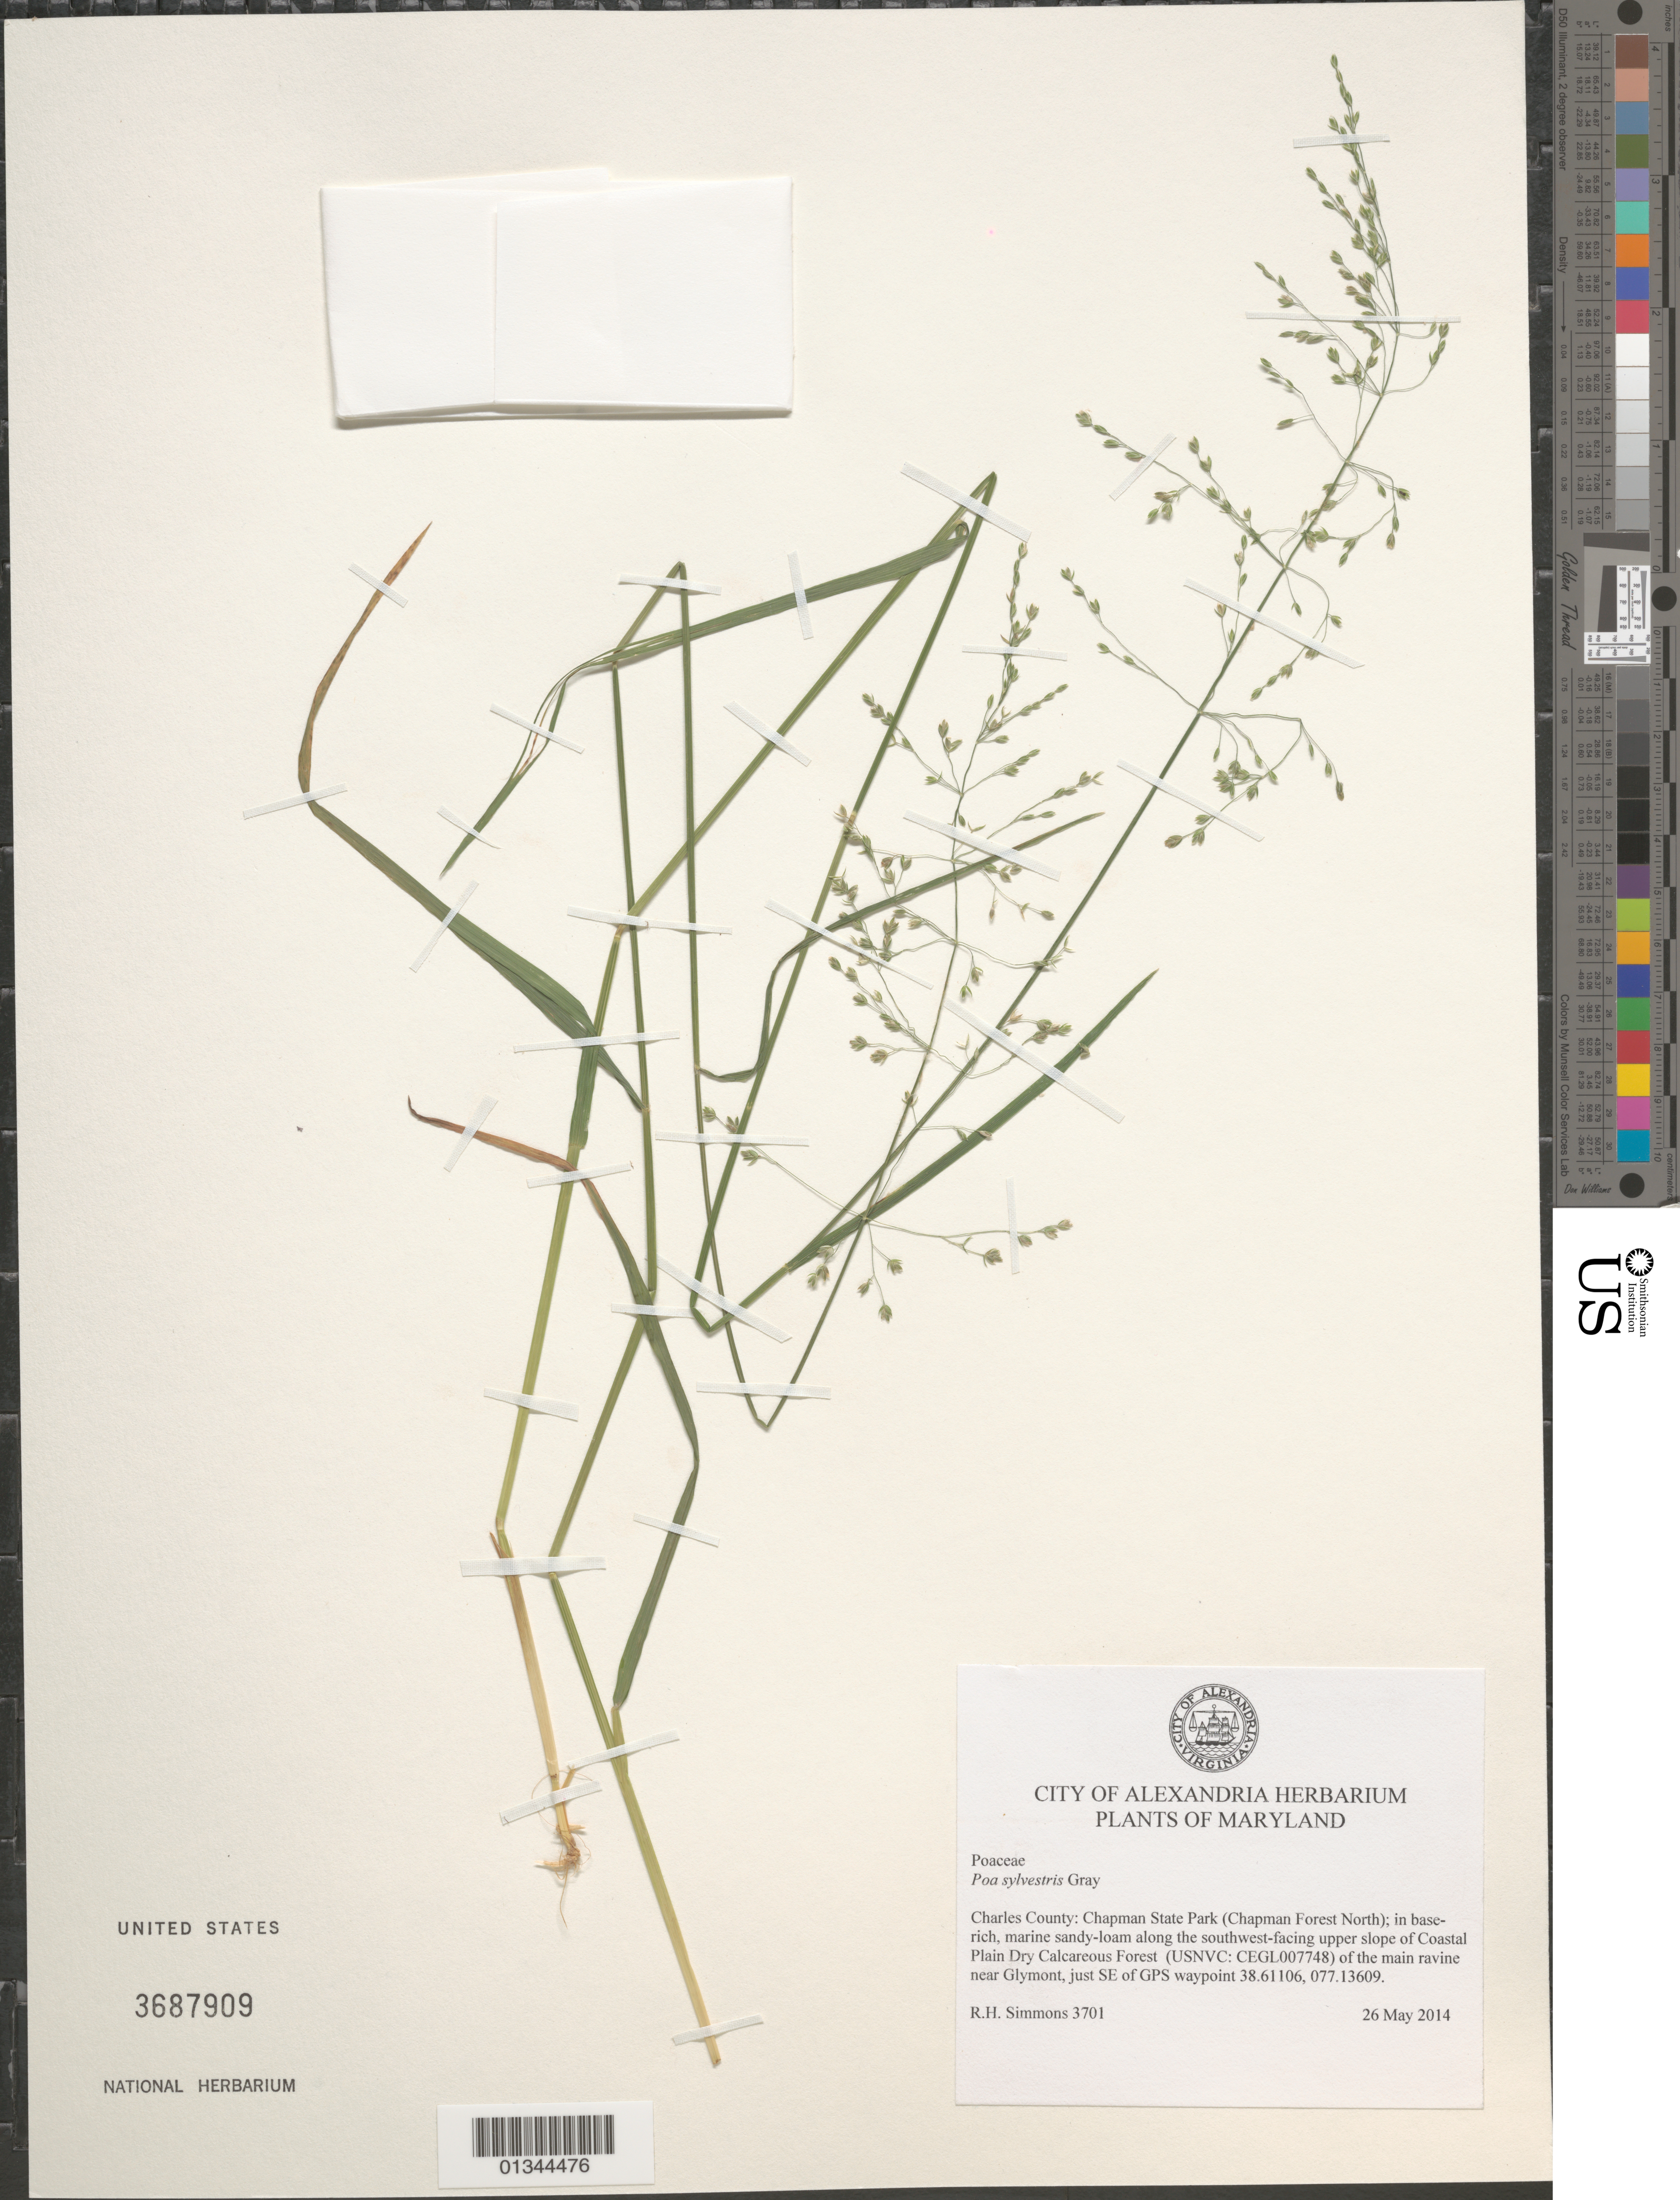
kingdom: Plantae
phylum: Tracheophyta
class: Liliopsida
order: Poales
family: Poaceae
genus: Poa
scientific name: Poa sylvestris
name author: A. Gray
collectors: R. H. Simmons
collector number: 3701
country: United States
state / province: Maryland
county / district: Charles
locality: Chapman State Park (Chapman Forest North); main ravine near Glymont, just SE of GPS waypoint.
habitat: in base-rich, marine sandy-loam along the southwest-facing upper slope of Coastal Plain Dry Calcareous Forest.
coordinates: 38.61106, 77.13609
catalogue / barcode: US 3687909